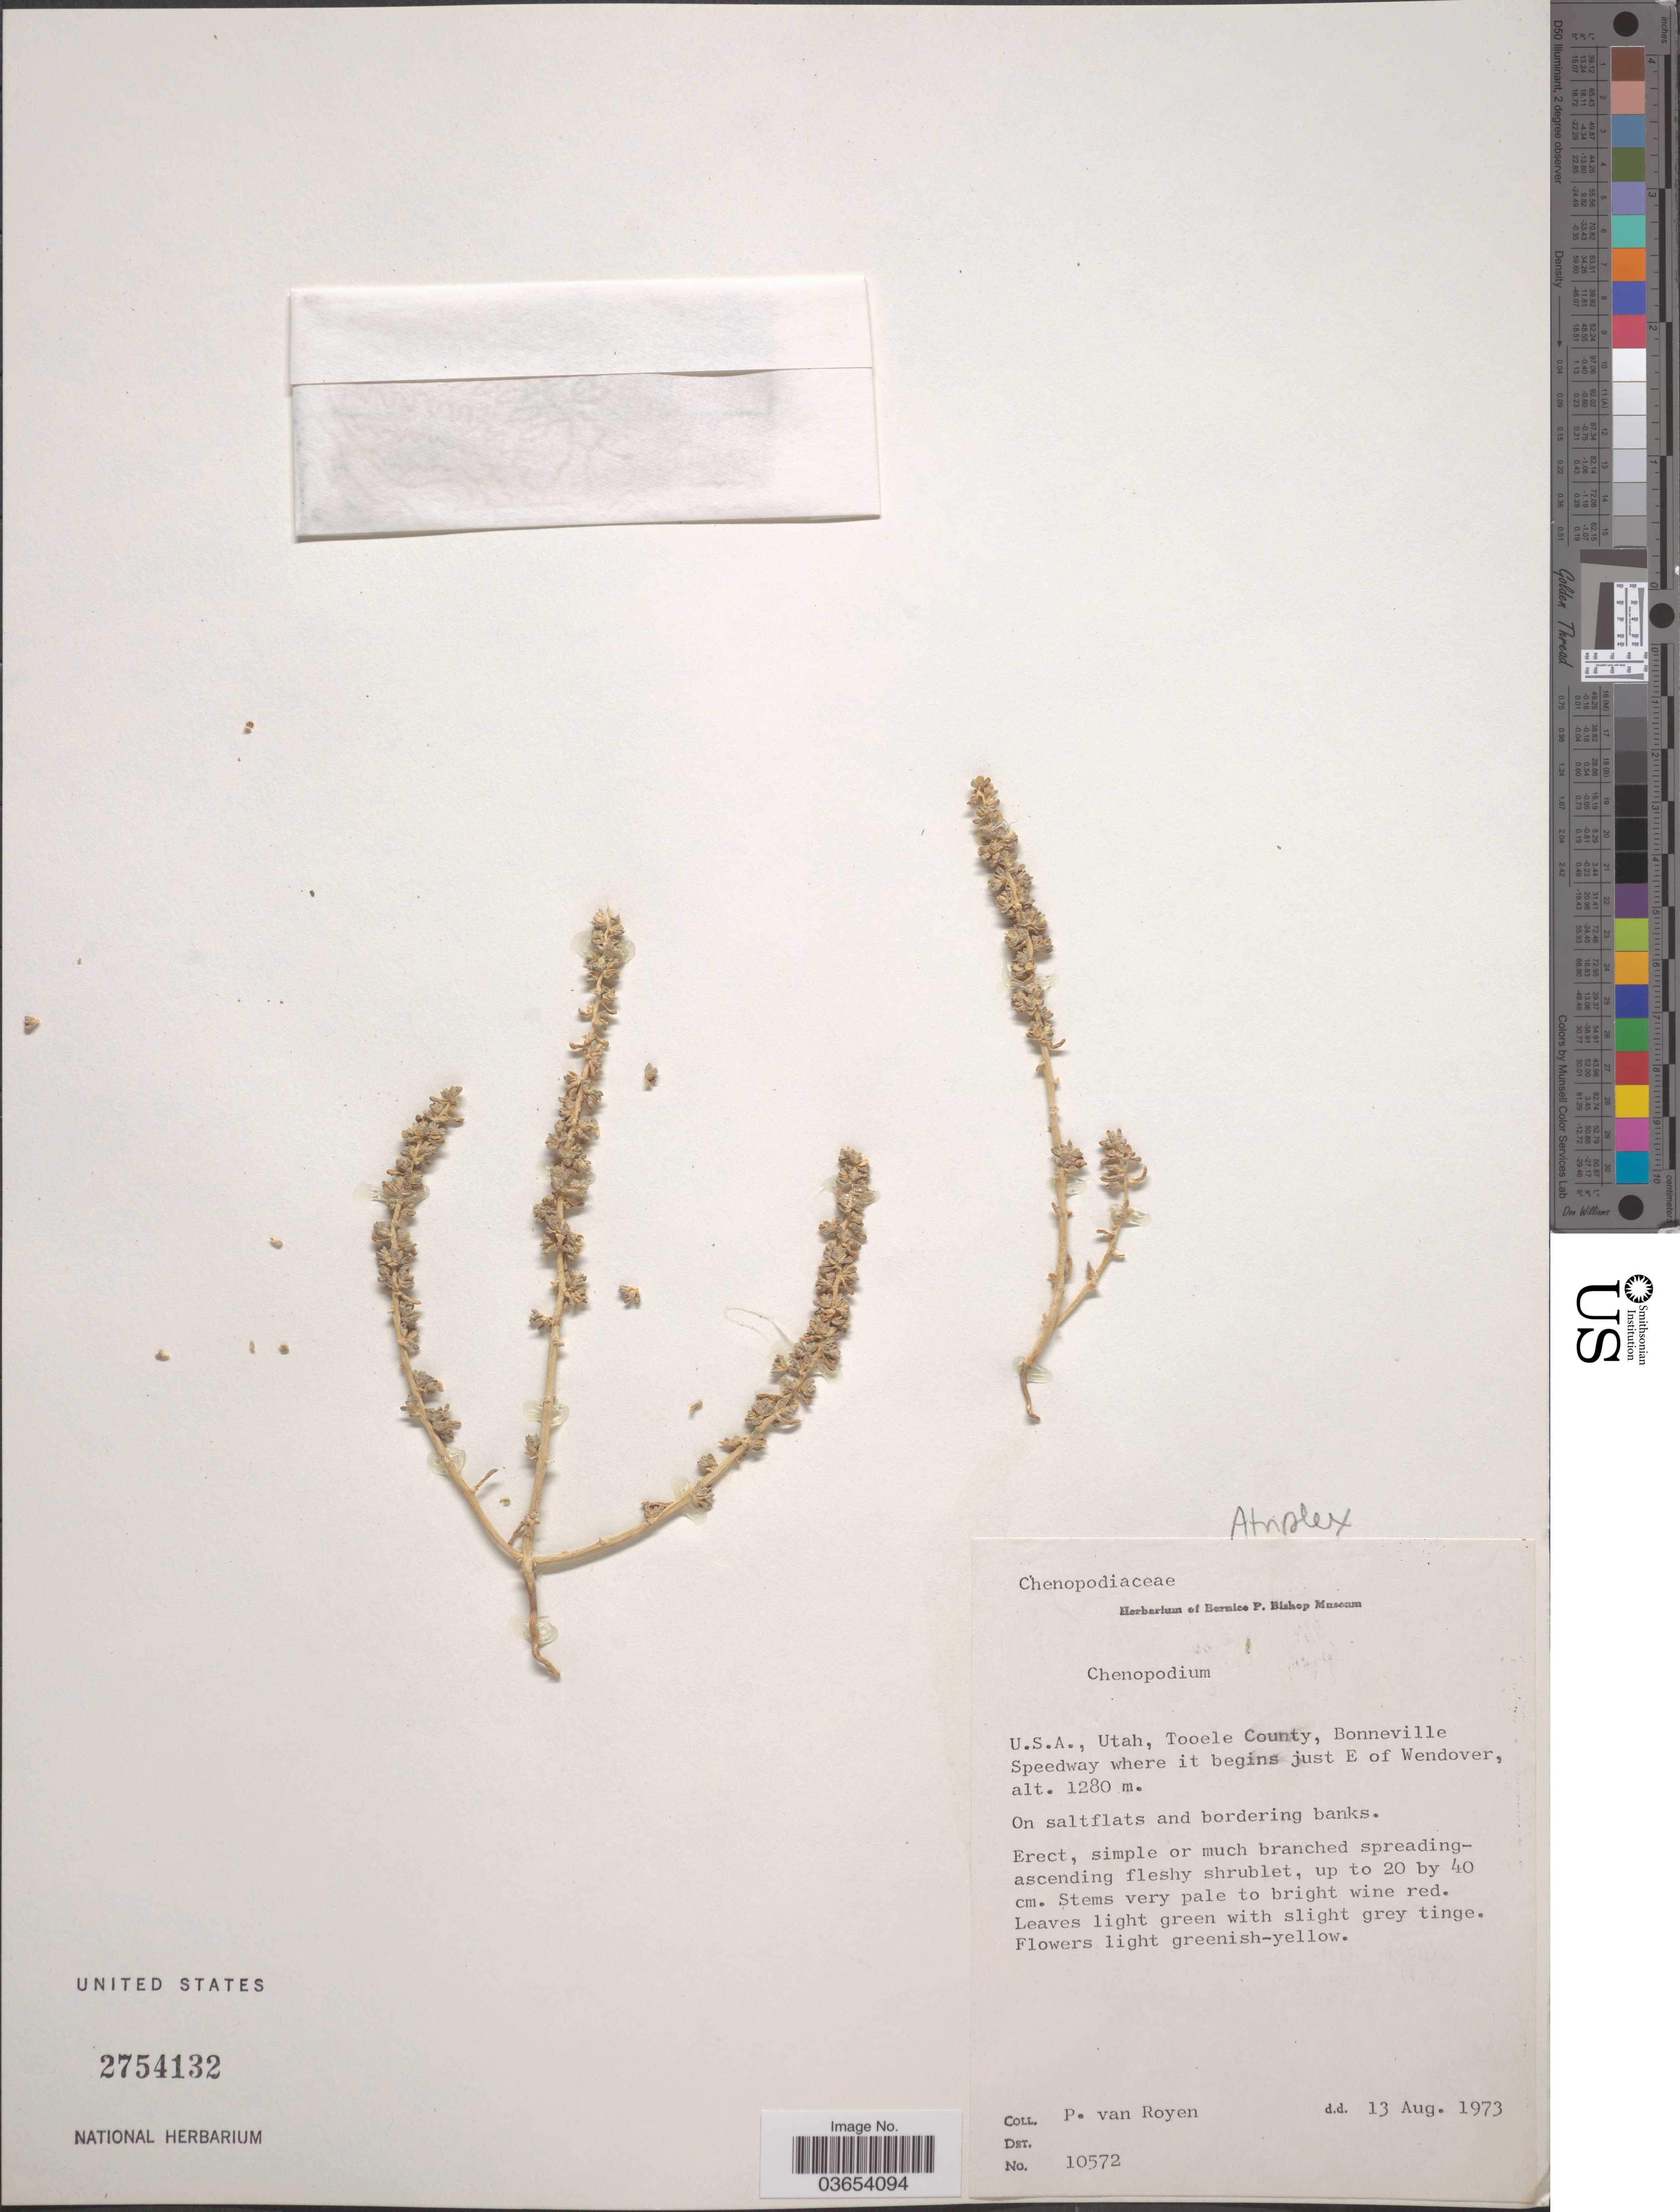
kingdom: Plantae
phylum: Tracheophyta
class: Magnoliopsida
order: Caryophyllales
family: Amaranthaceae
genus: Chenopodium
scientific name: Chenopodium sp.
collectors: P. van Royen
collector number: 10572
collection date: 1973-08-13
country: United States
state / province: Utah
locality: Tooele County, Bonneville Speedway where it begins just E of Wendover.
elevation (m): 1280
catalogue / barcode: US 2754132